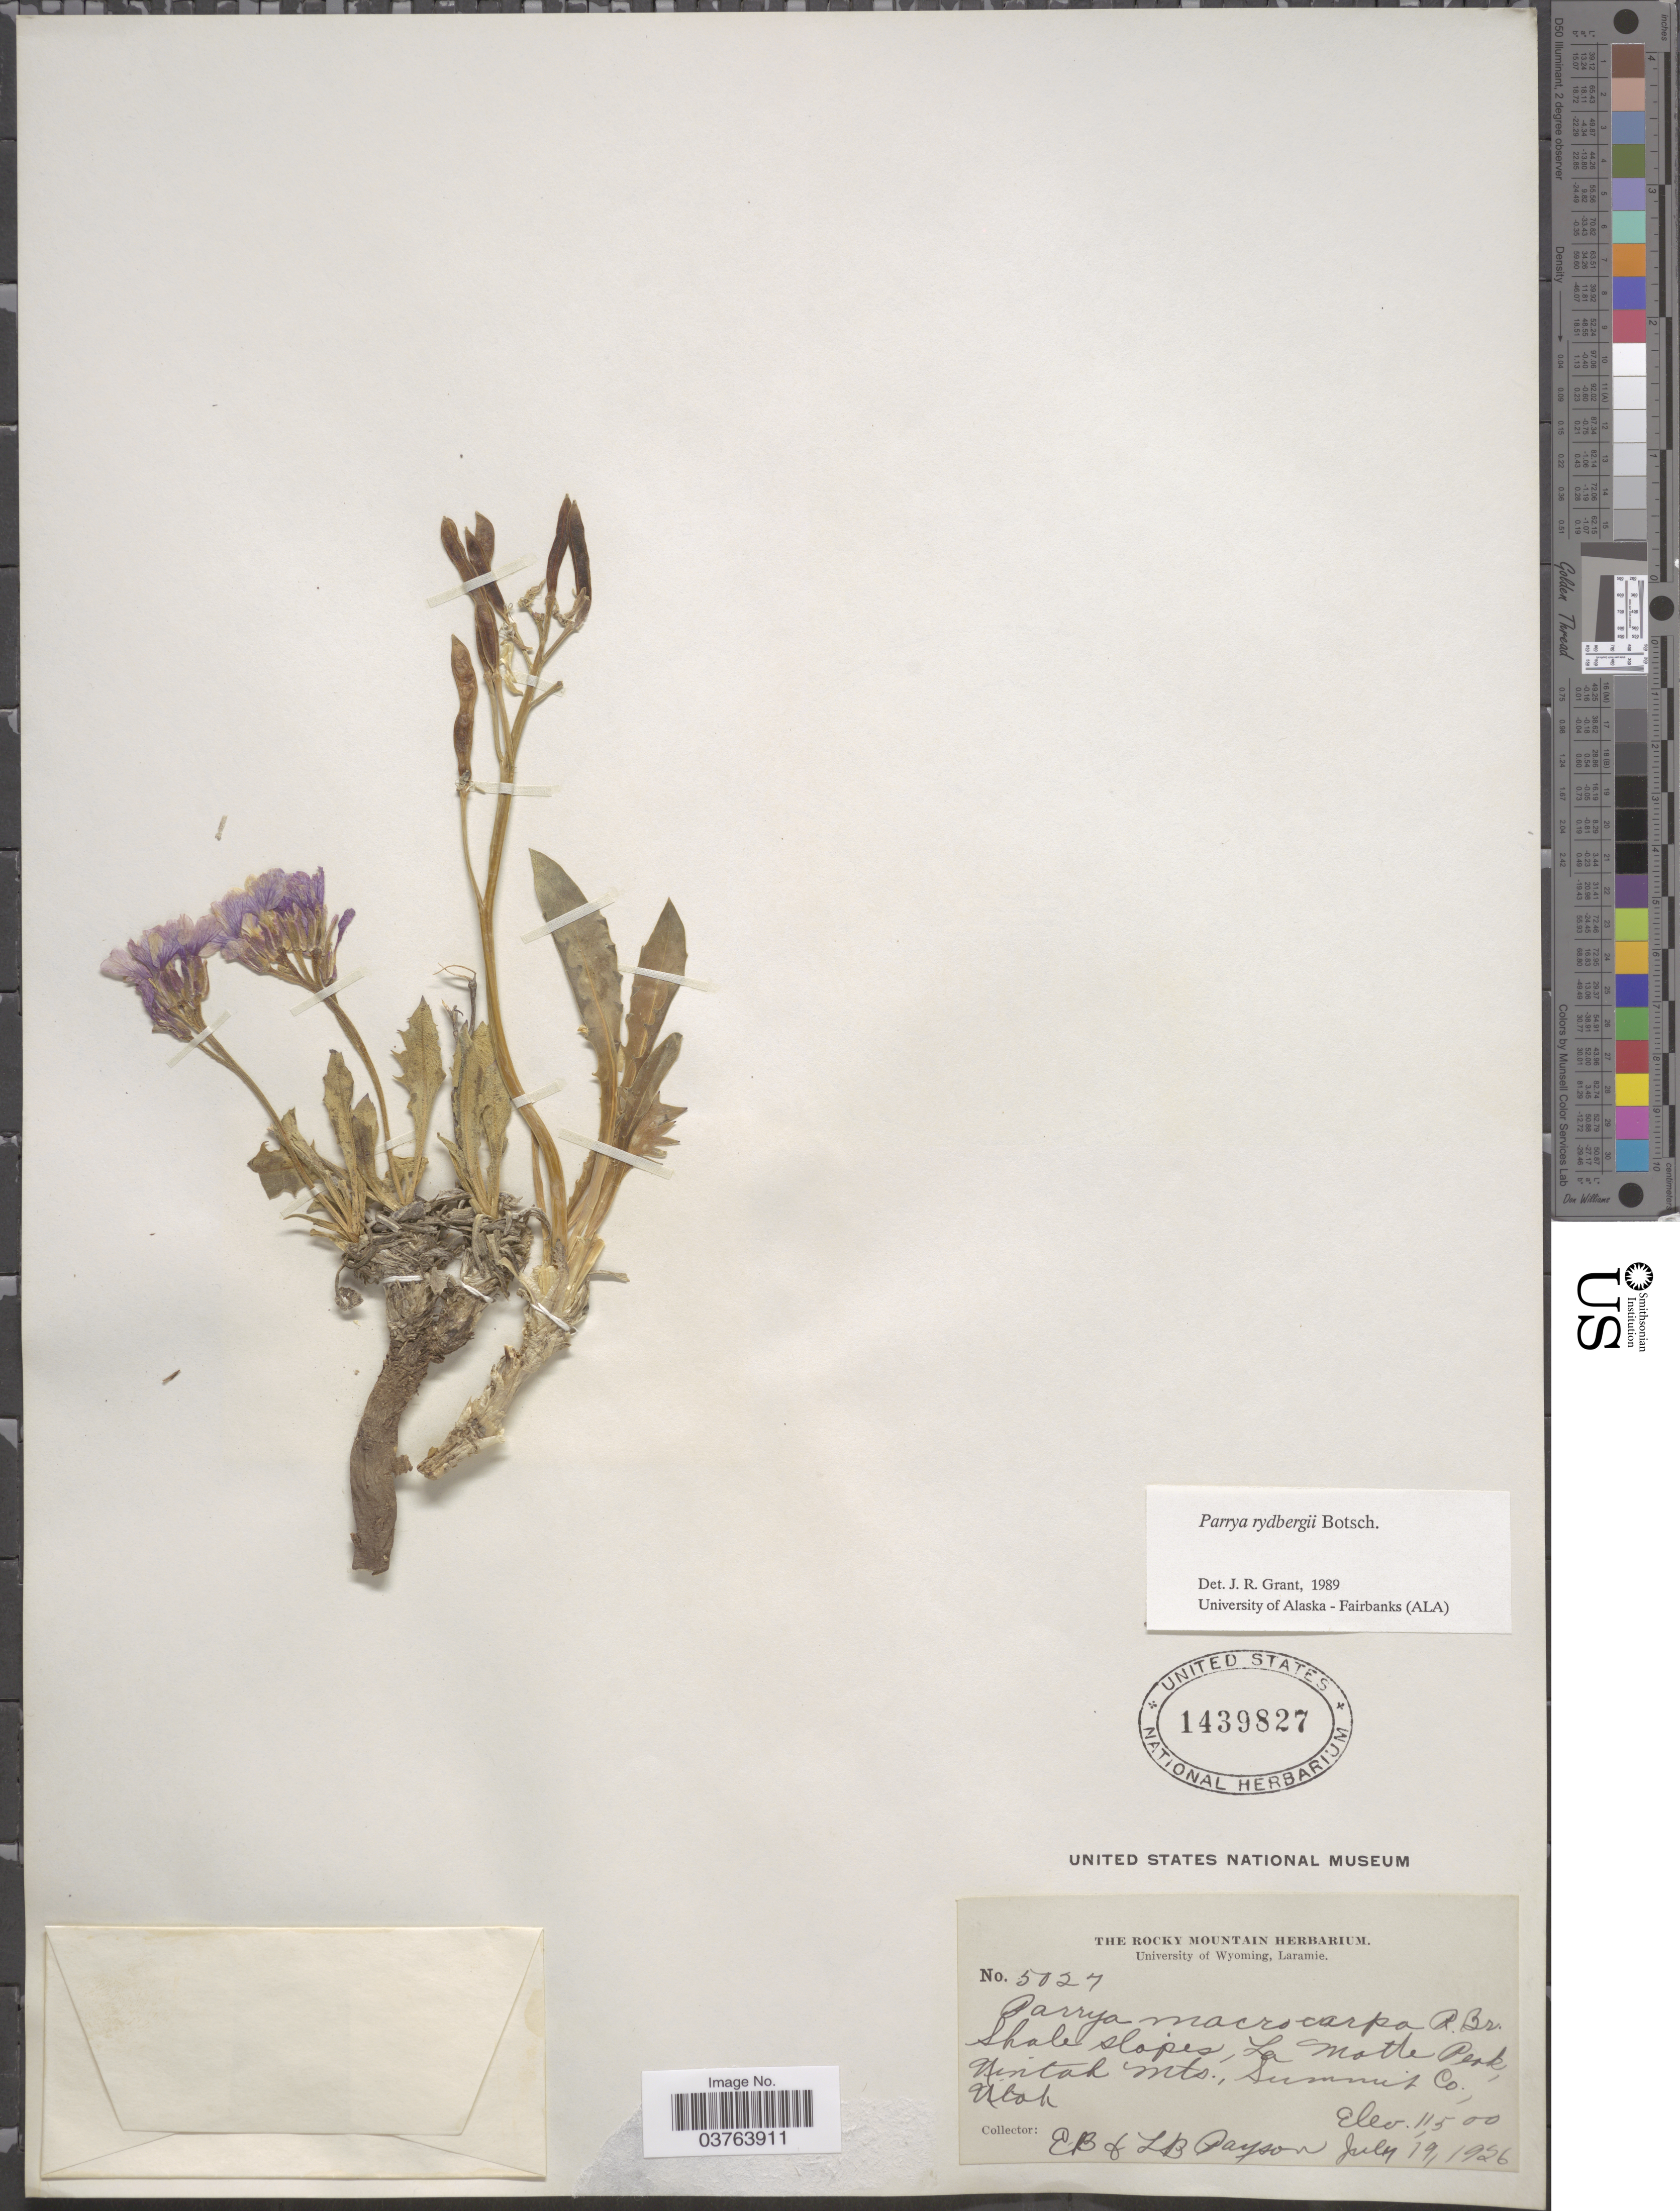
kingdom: Plantae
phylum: Tracheophyta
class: Magnoliopsida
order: Brassicales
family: Brassicaceae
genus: Parrya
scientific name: Parrya rydbergii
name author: Botsch.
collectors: E. B. Payson & L. Payson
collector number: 5027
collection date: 1926-07-19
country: United States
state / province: Utah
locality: La Motte Peak, Uintah Mts., Summit Co.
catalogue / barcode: US 1439827